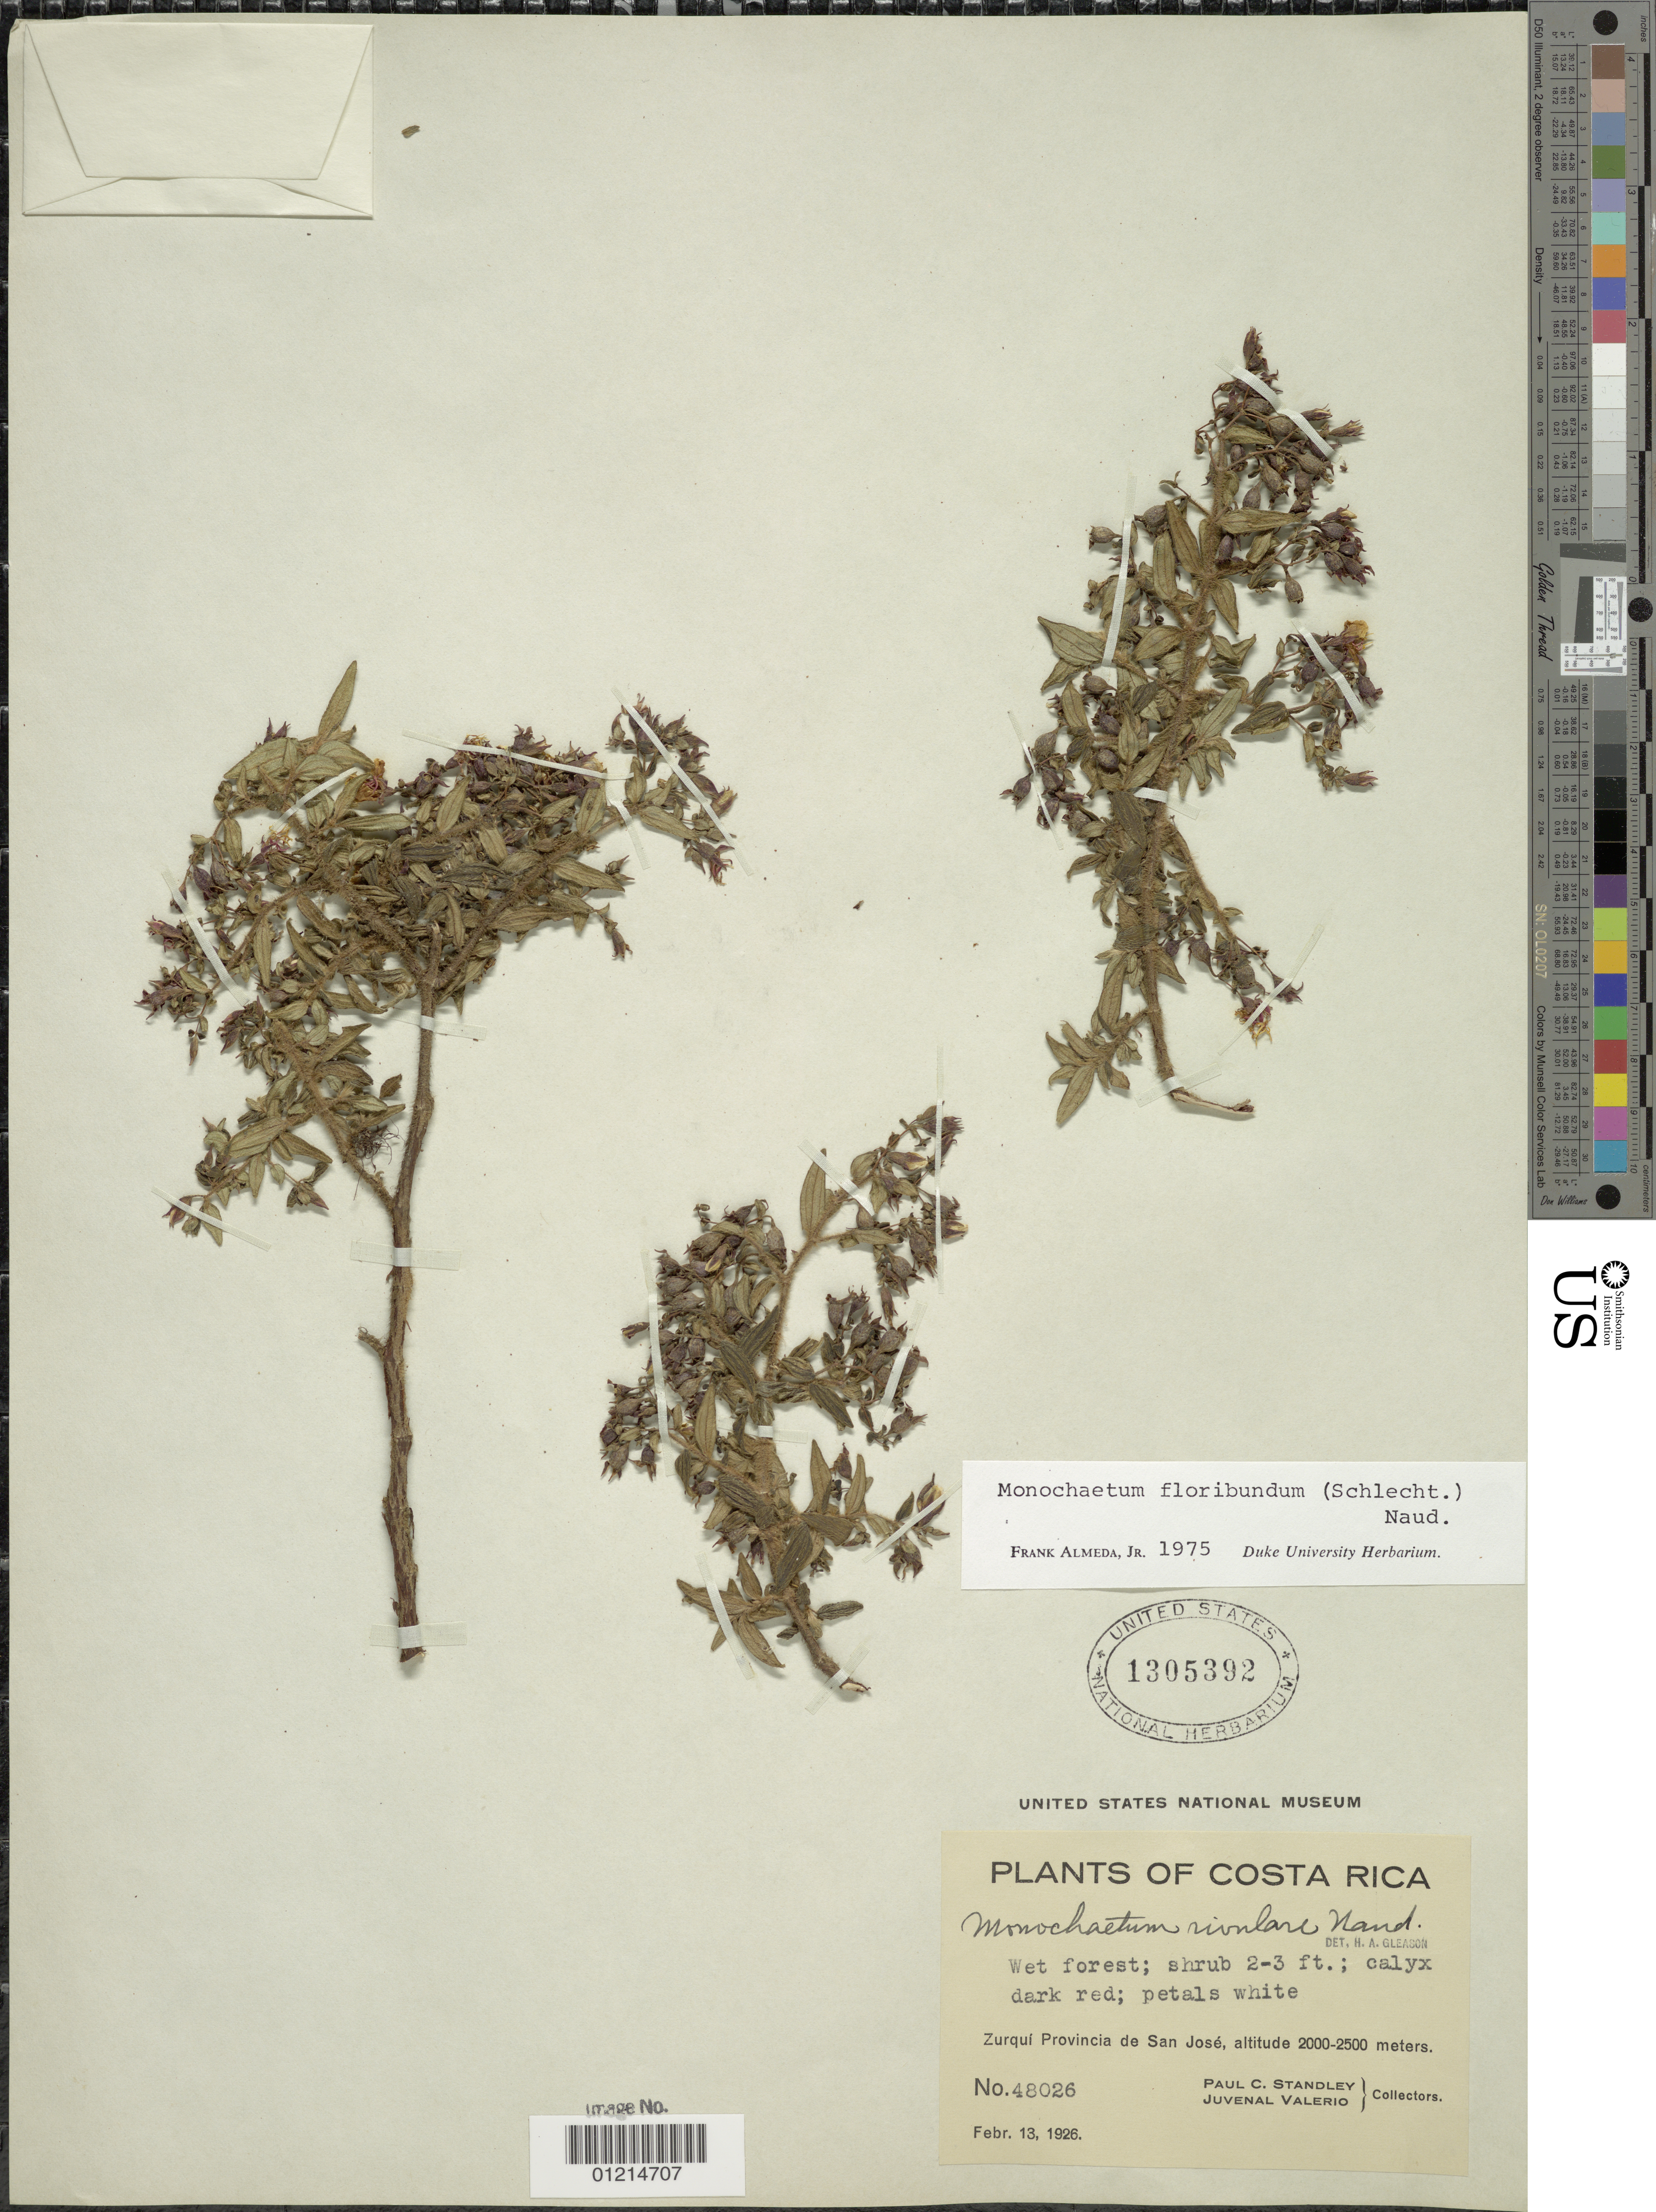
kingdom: Plantae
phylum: Tracheophyta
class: Magnoliopsida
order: Myrtales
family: Melastomataceae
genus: Monochaetum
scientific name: Monochaetum floribundum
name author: (Schltdl.) Naudin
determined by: Almeda, F.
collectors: P. C. Standley & J. Valerio R.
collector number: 48026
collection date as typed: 13 Feb 1926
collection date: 1926-02-13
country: Costa Rica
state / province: San José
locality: Zurqui.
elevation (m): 2000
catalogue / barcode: US 1305392